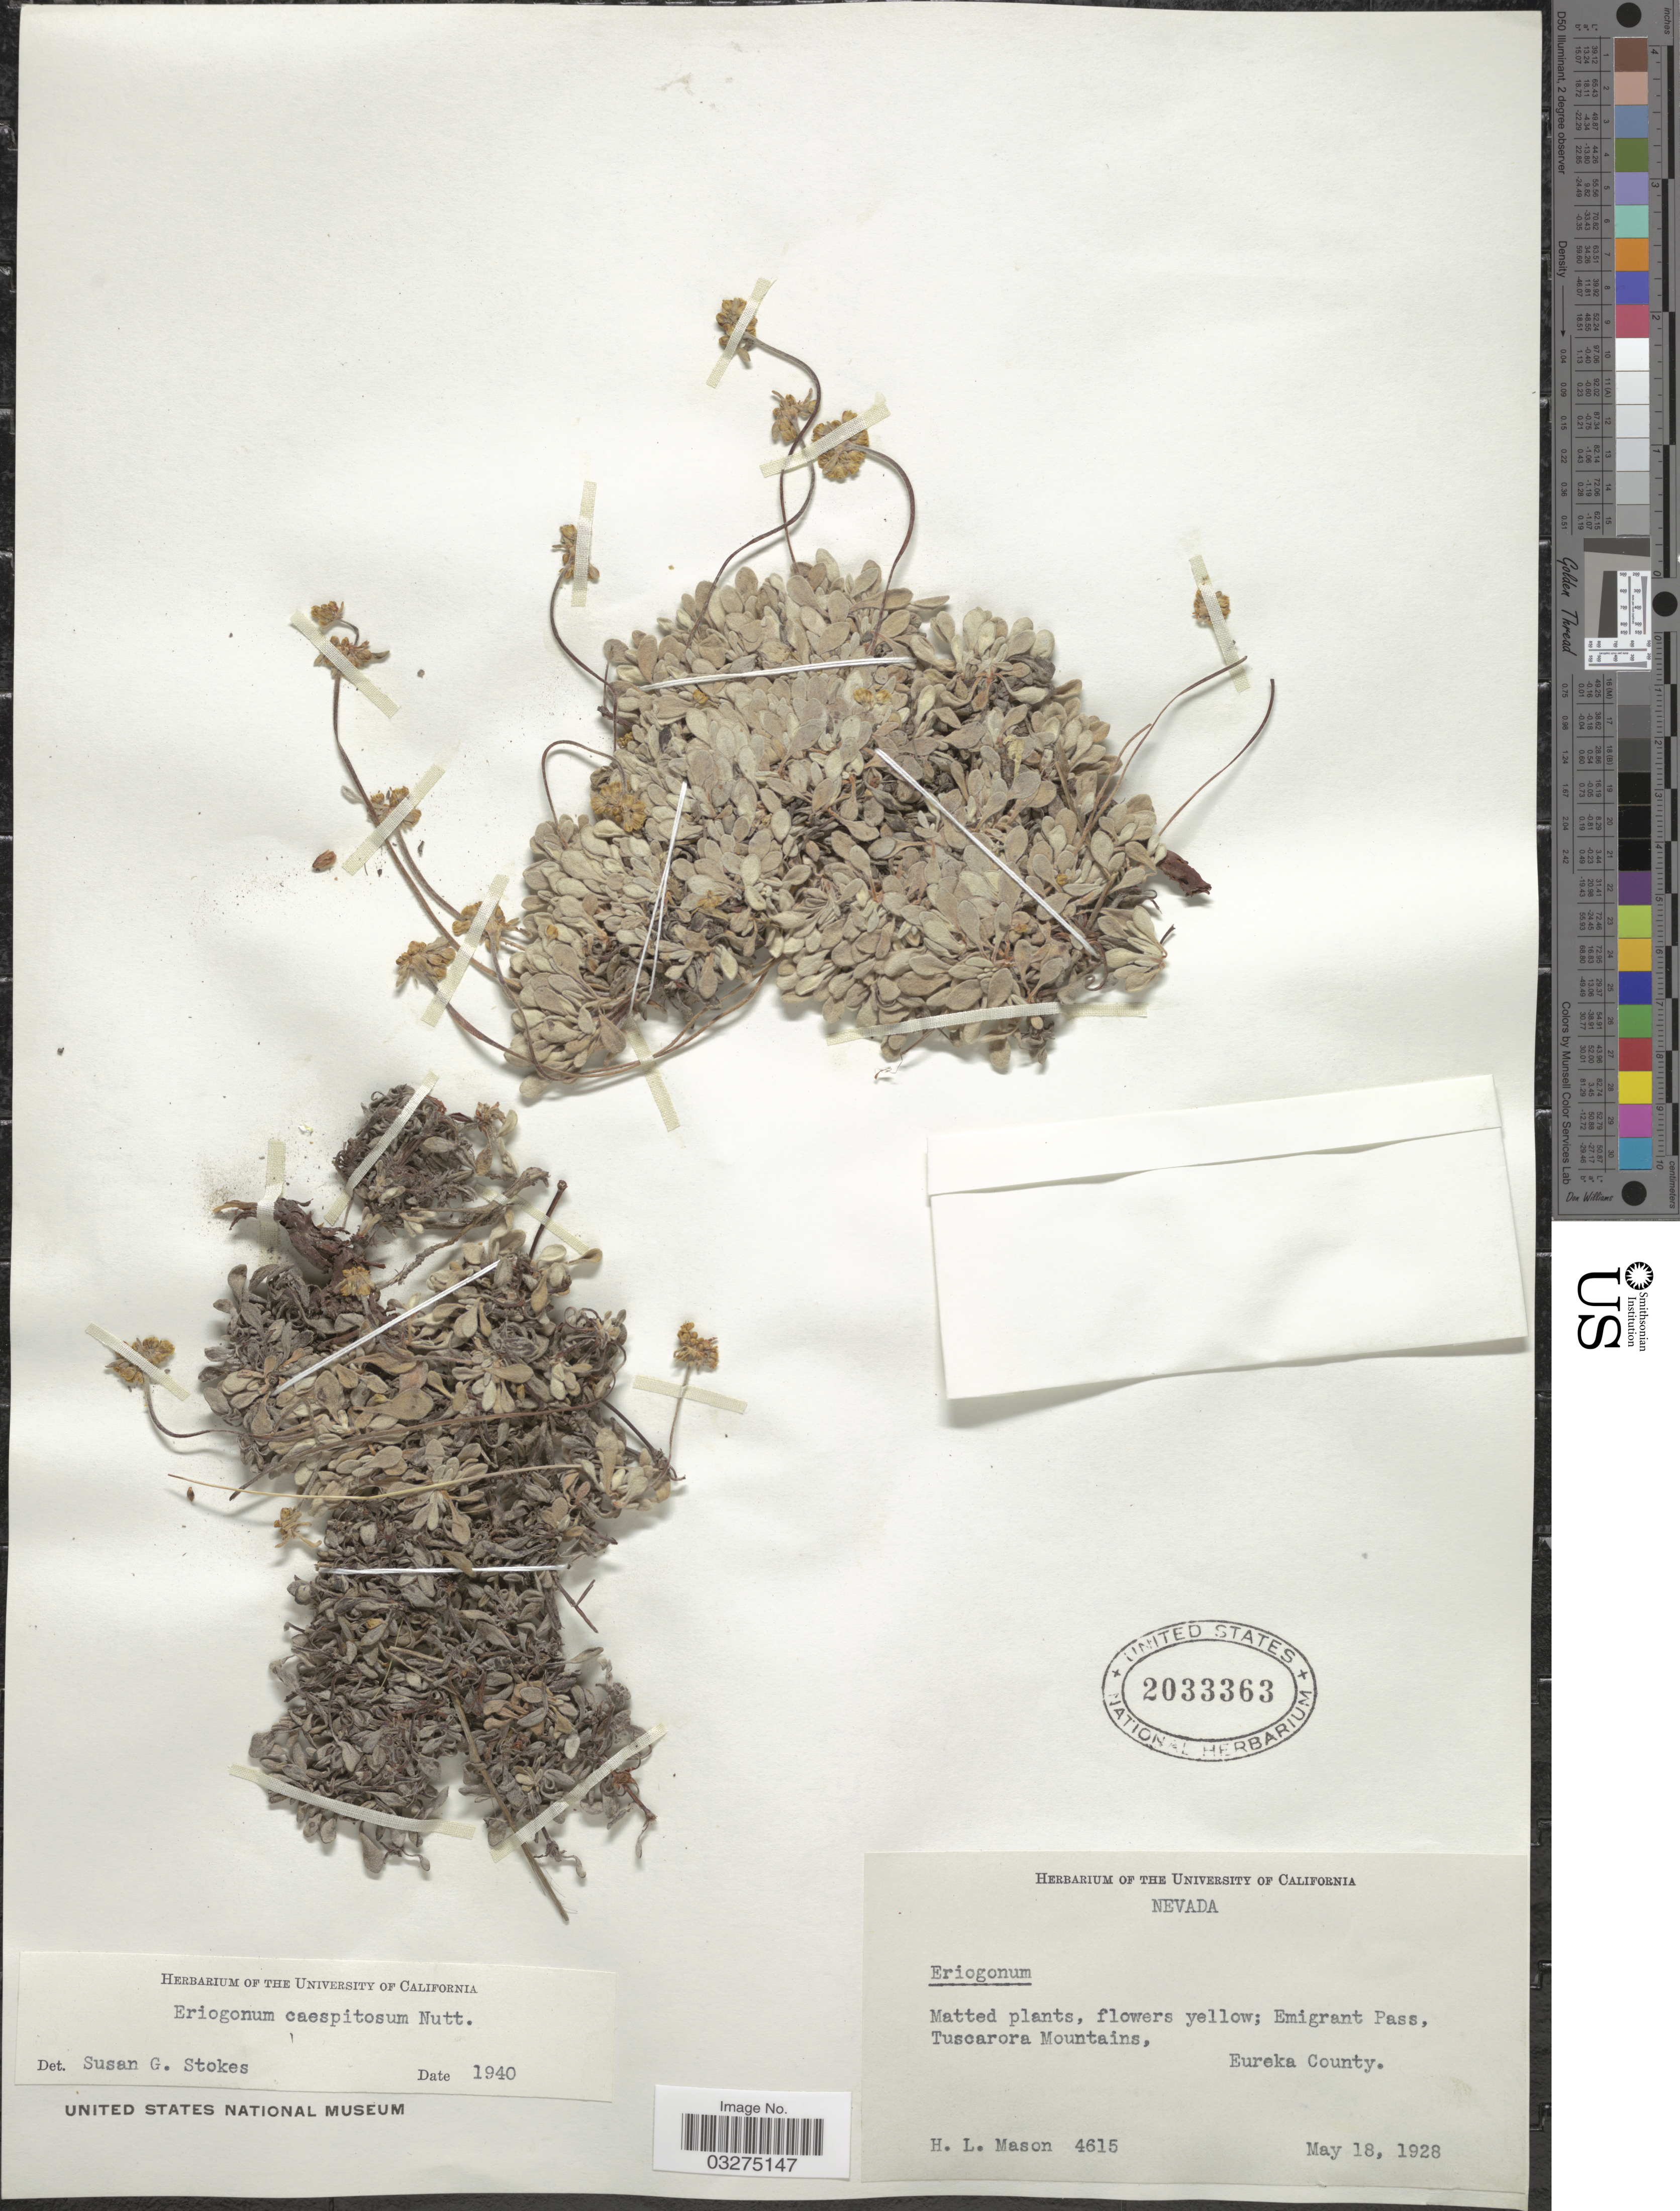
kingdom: Plantae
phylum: Tracheophyta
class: Magnoliopsida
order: Caryophyllales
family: Polygonaceae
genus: Eriogonum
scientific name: Eriogonum caespitosum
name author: Nutt.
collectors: H. L. Mason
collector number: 4615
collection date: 1928-05-18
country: United States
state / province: Nevada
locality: Emigrant Pass, Tuscarora Mountains, Eureka County.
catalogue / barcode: US 2033363